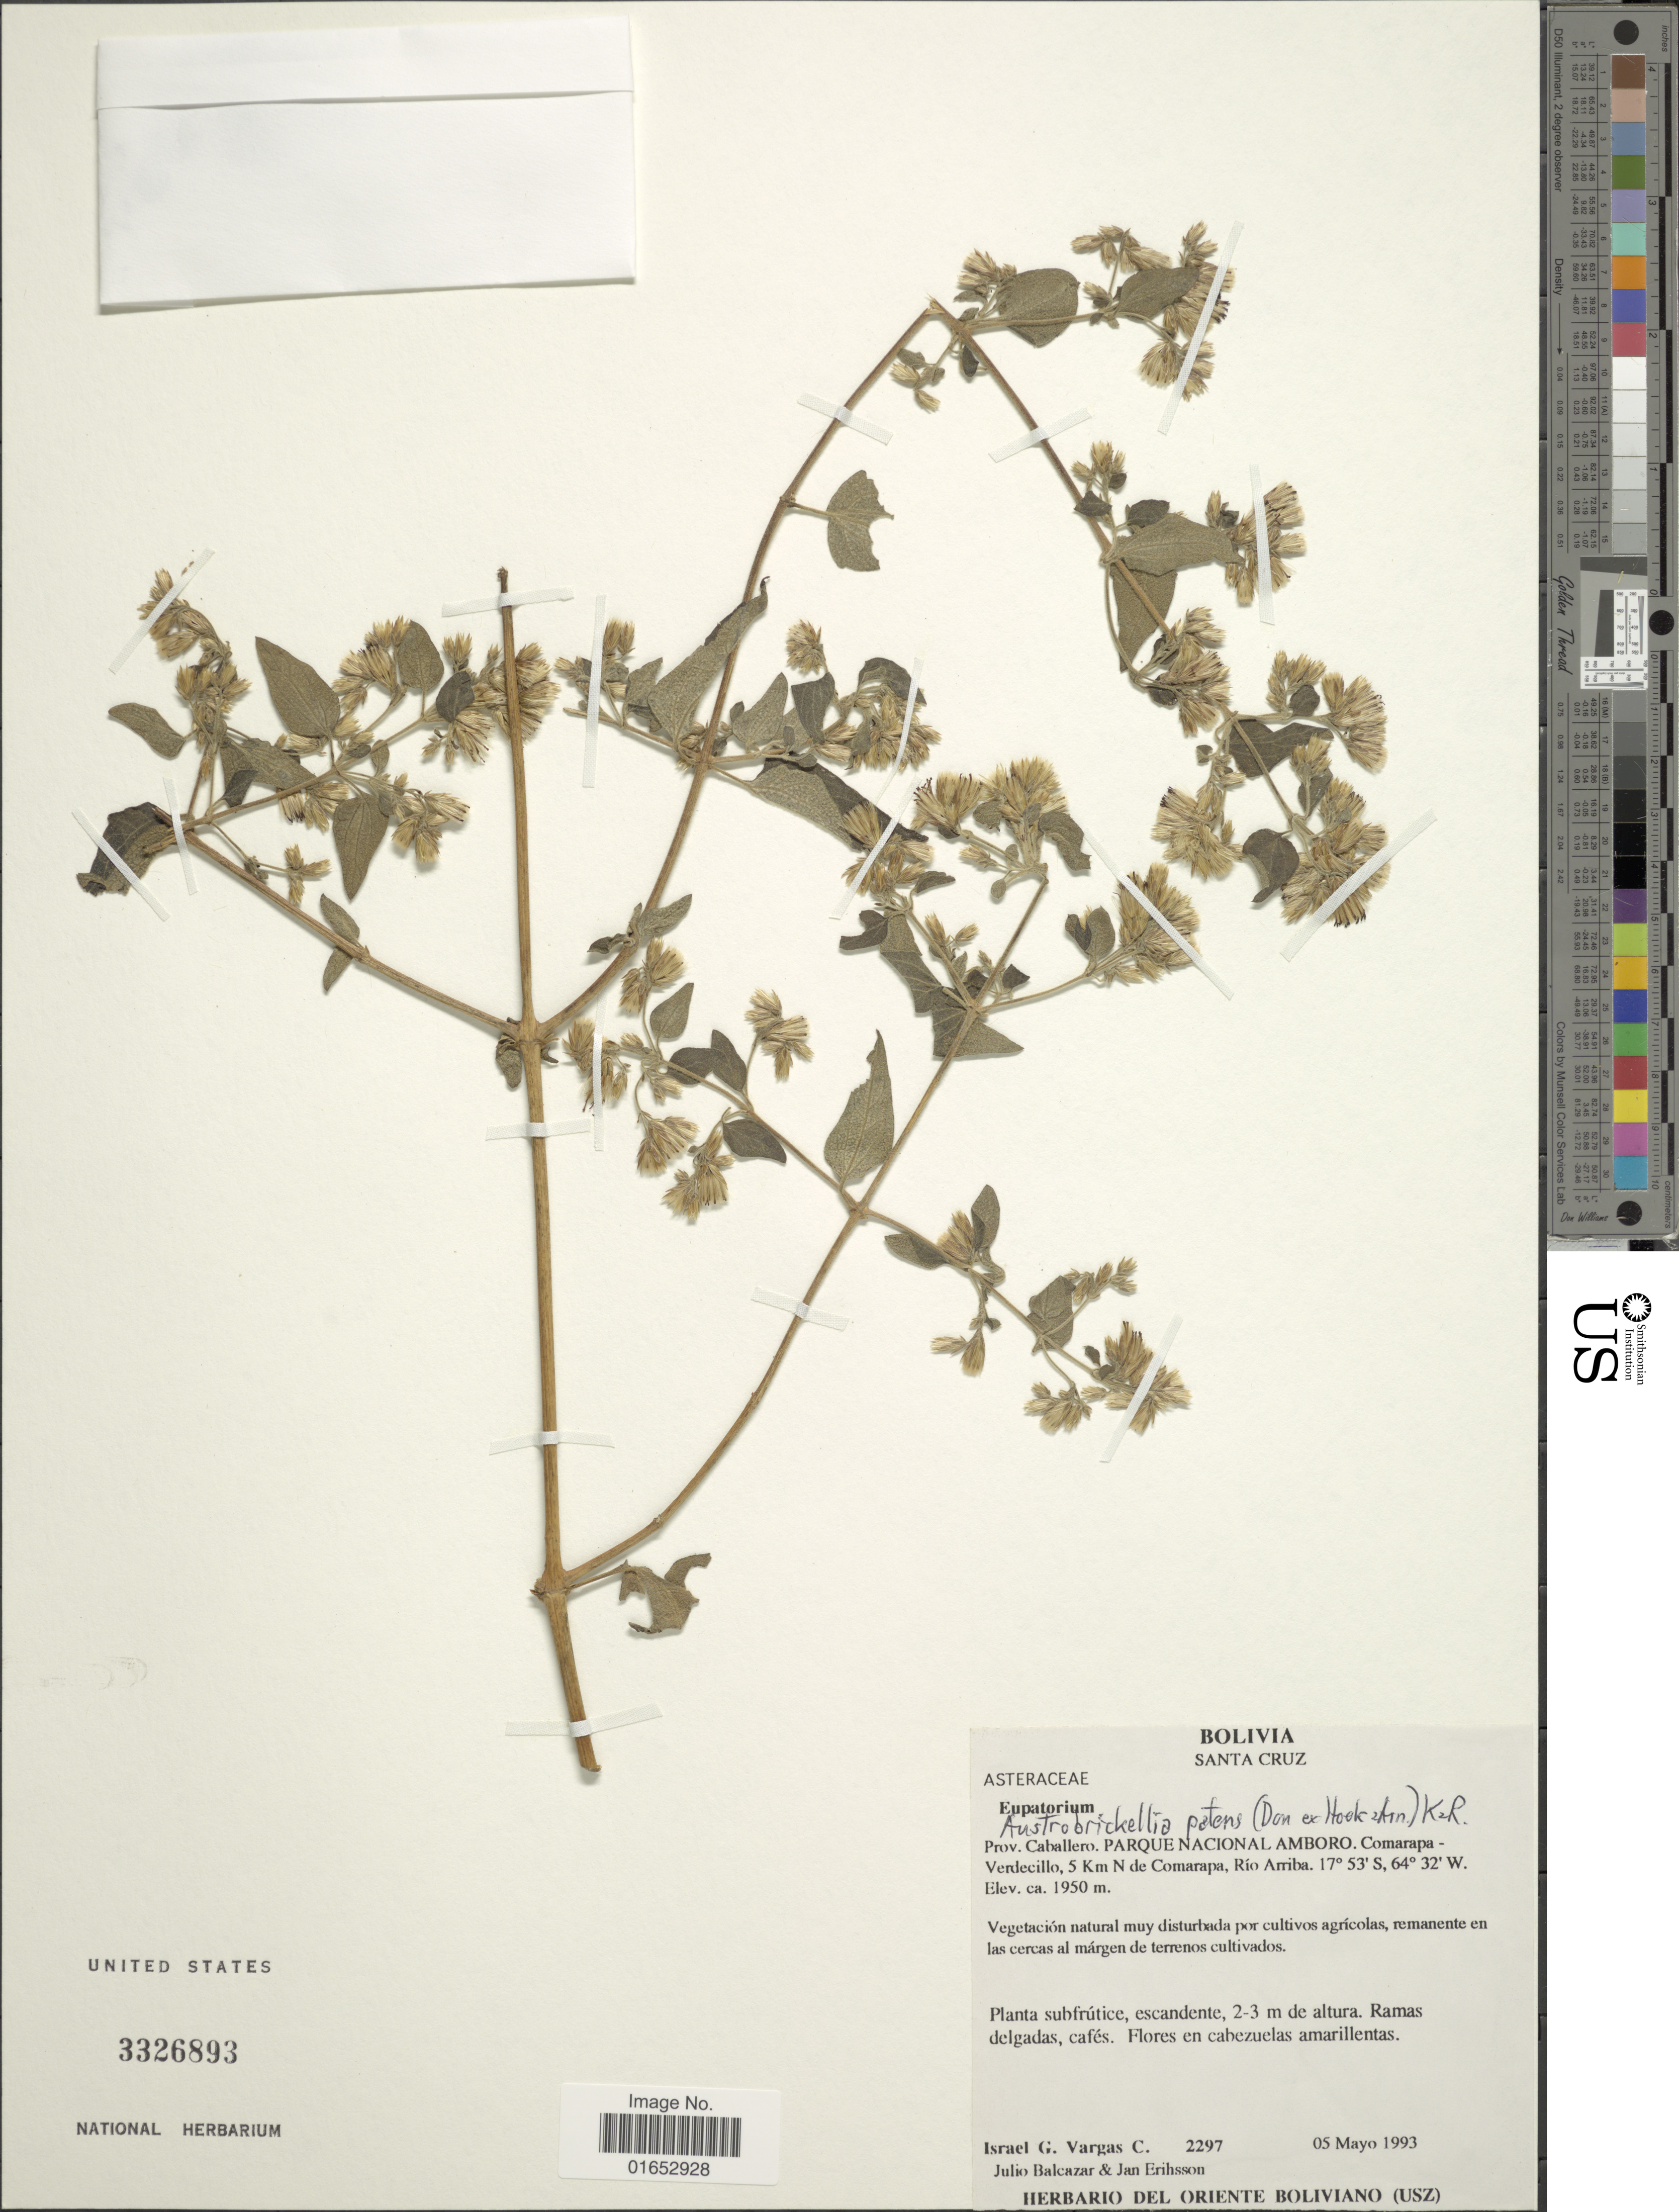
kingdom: Plantae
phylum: Tracheophyta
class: Magnoliopsida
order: Asterales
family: Asteraceae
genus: Austrobrickellia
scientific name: Austrobrickellia patens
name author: (D. Don ex Hook. & Arn.) R.M. King & H. Rob.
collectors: I. G. Vargas C., J. Balcazar & J. Erihsson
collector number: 2297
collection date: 1993-05-05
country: Bolivia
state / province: Santa Cruz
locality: Prov. Caballero. Parque Nacional Amboro, Comarapa-Verdecillo, 5 Km N de Comarapa, Río Arriba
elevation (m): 1950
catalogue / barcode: US 3326893